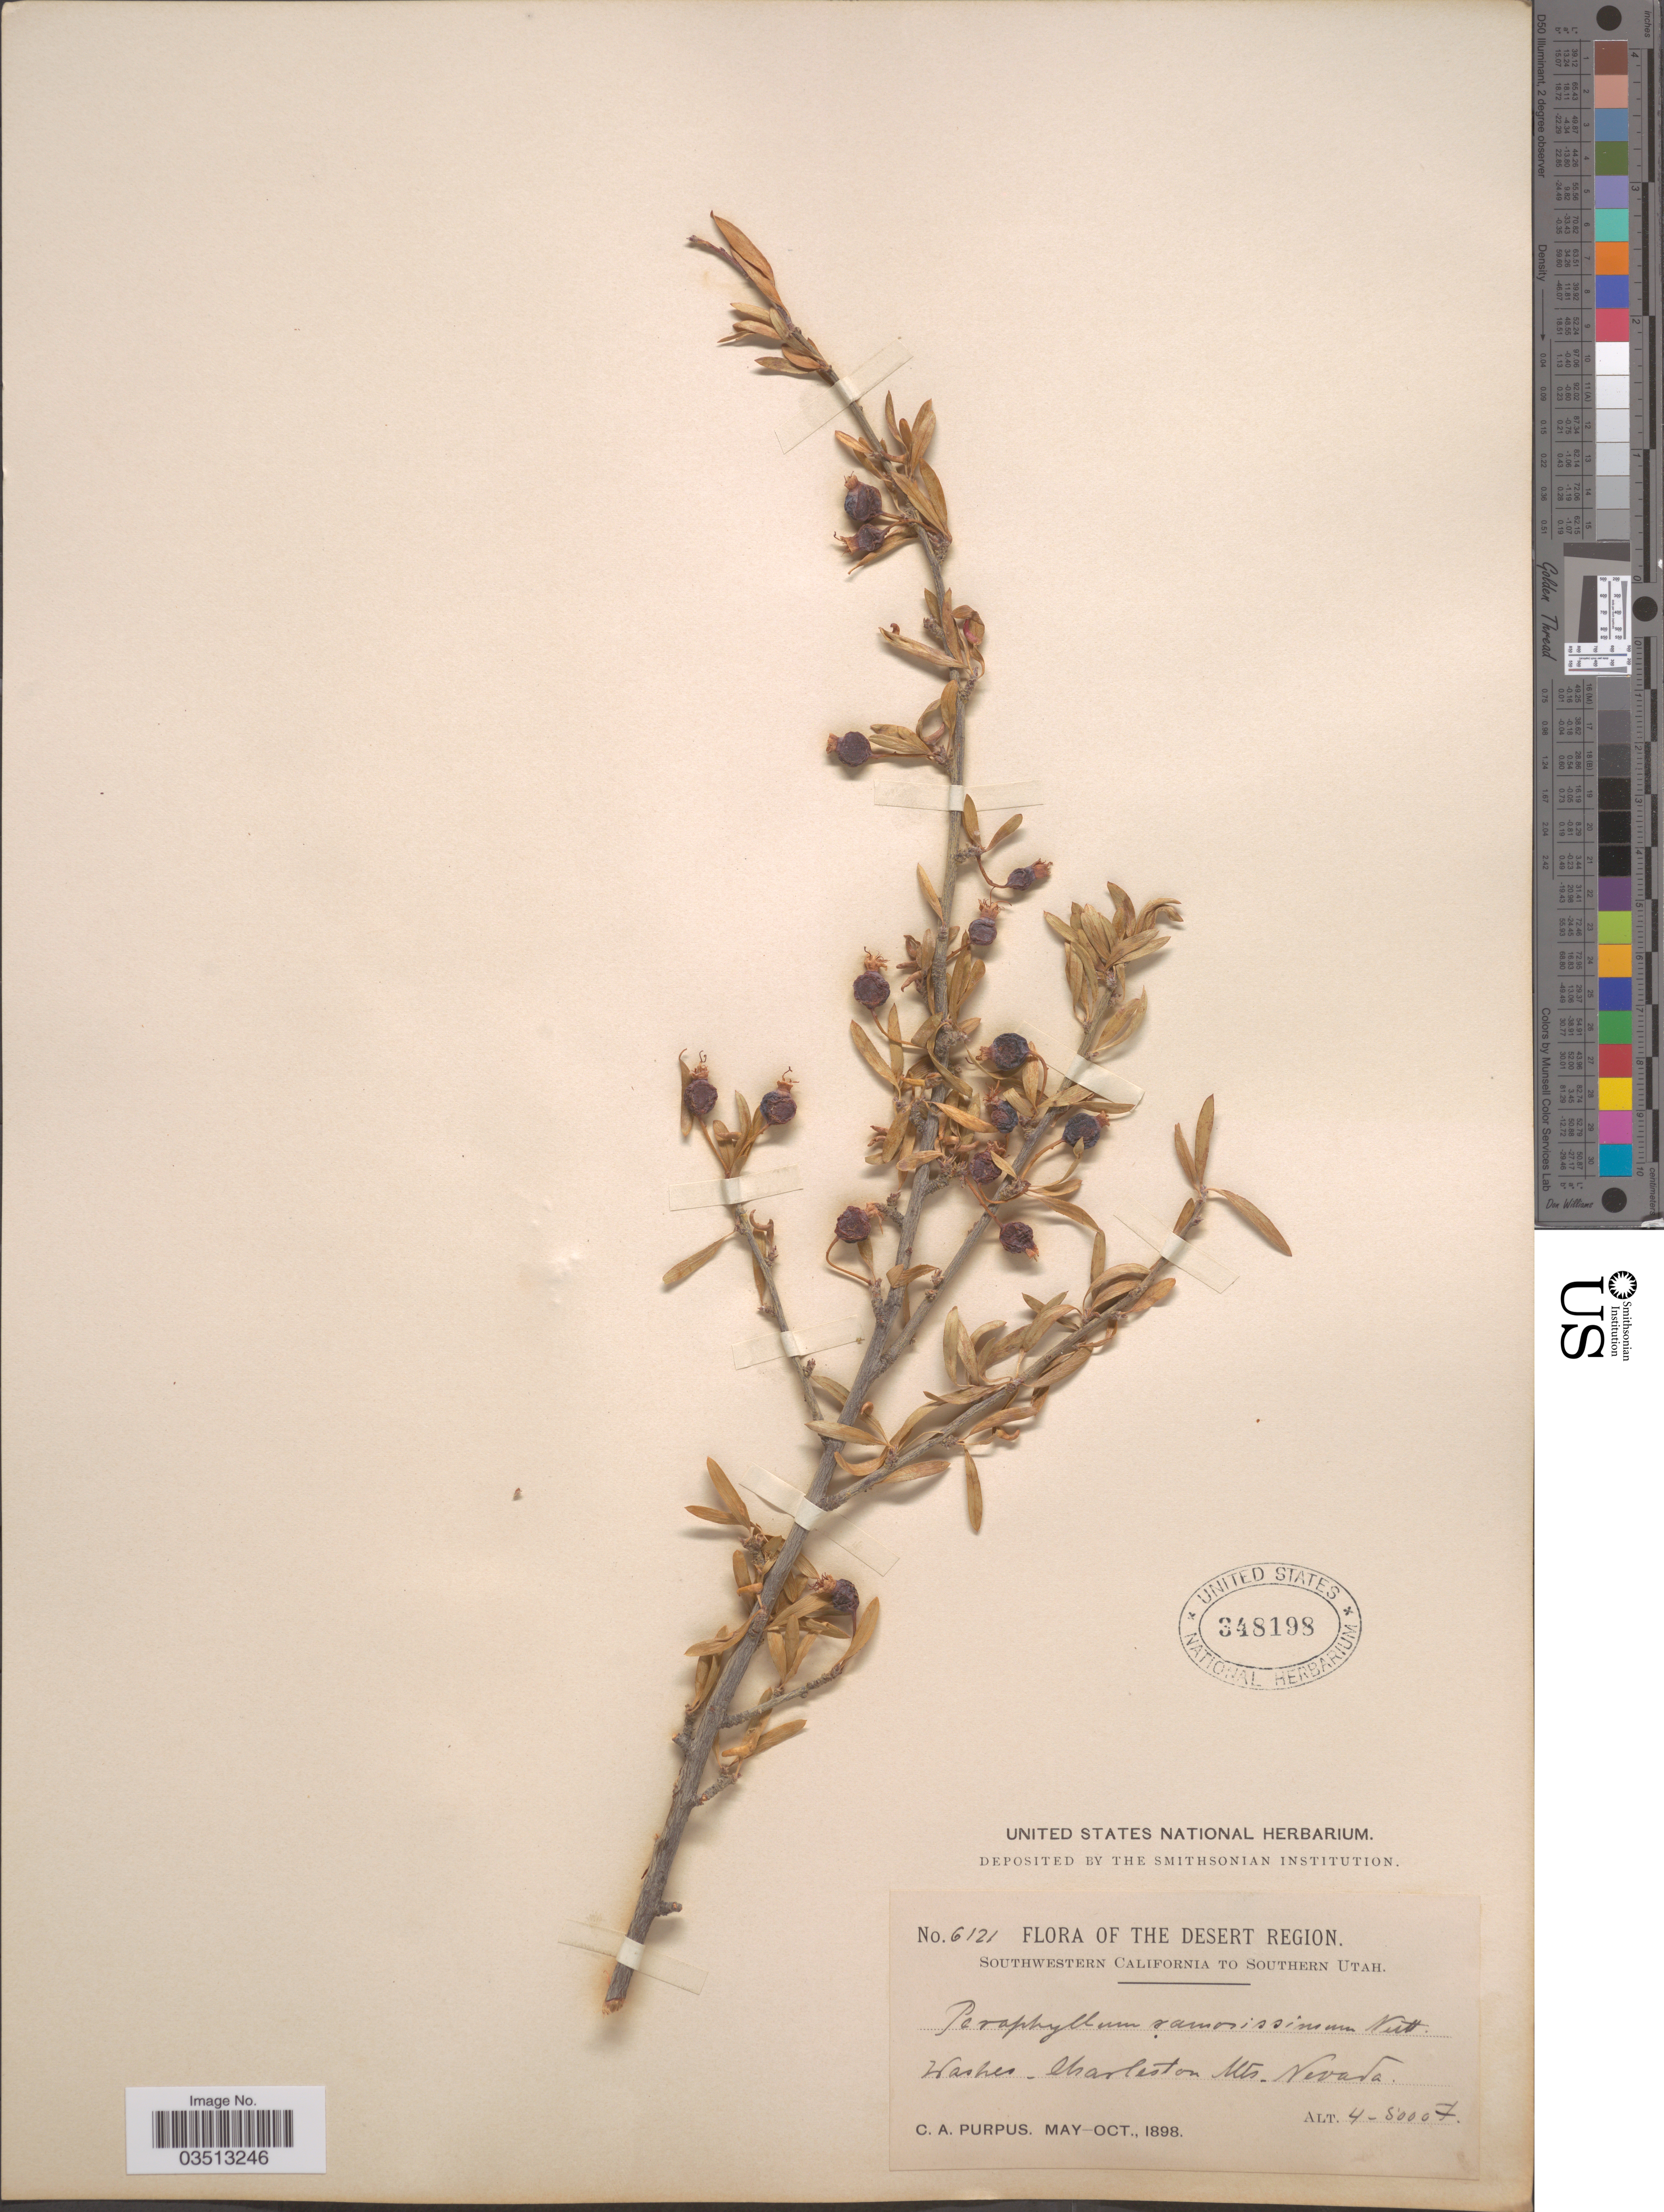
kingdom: Plantae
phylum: Tracheophyta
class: Magnoliopsida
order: Rosales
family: Rosaceae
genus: Peraphyllum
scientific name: Peraphyllum ramosissimum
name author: Nutt.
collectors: C. A. Purpus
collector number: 6121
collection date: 1898-05/1898-10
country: United States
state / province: Nevada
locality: The Desert Region. Washes - charleston Mts.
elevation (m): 1219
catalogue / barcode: US 348198